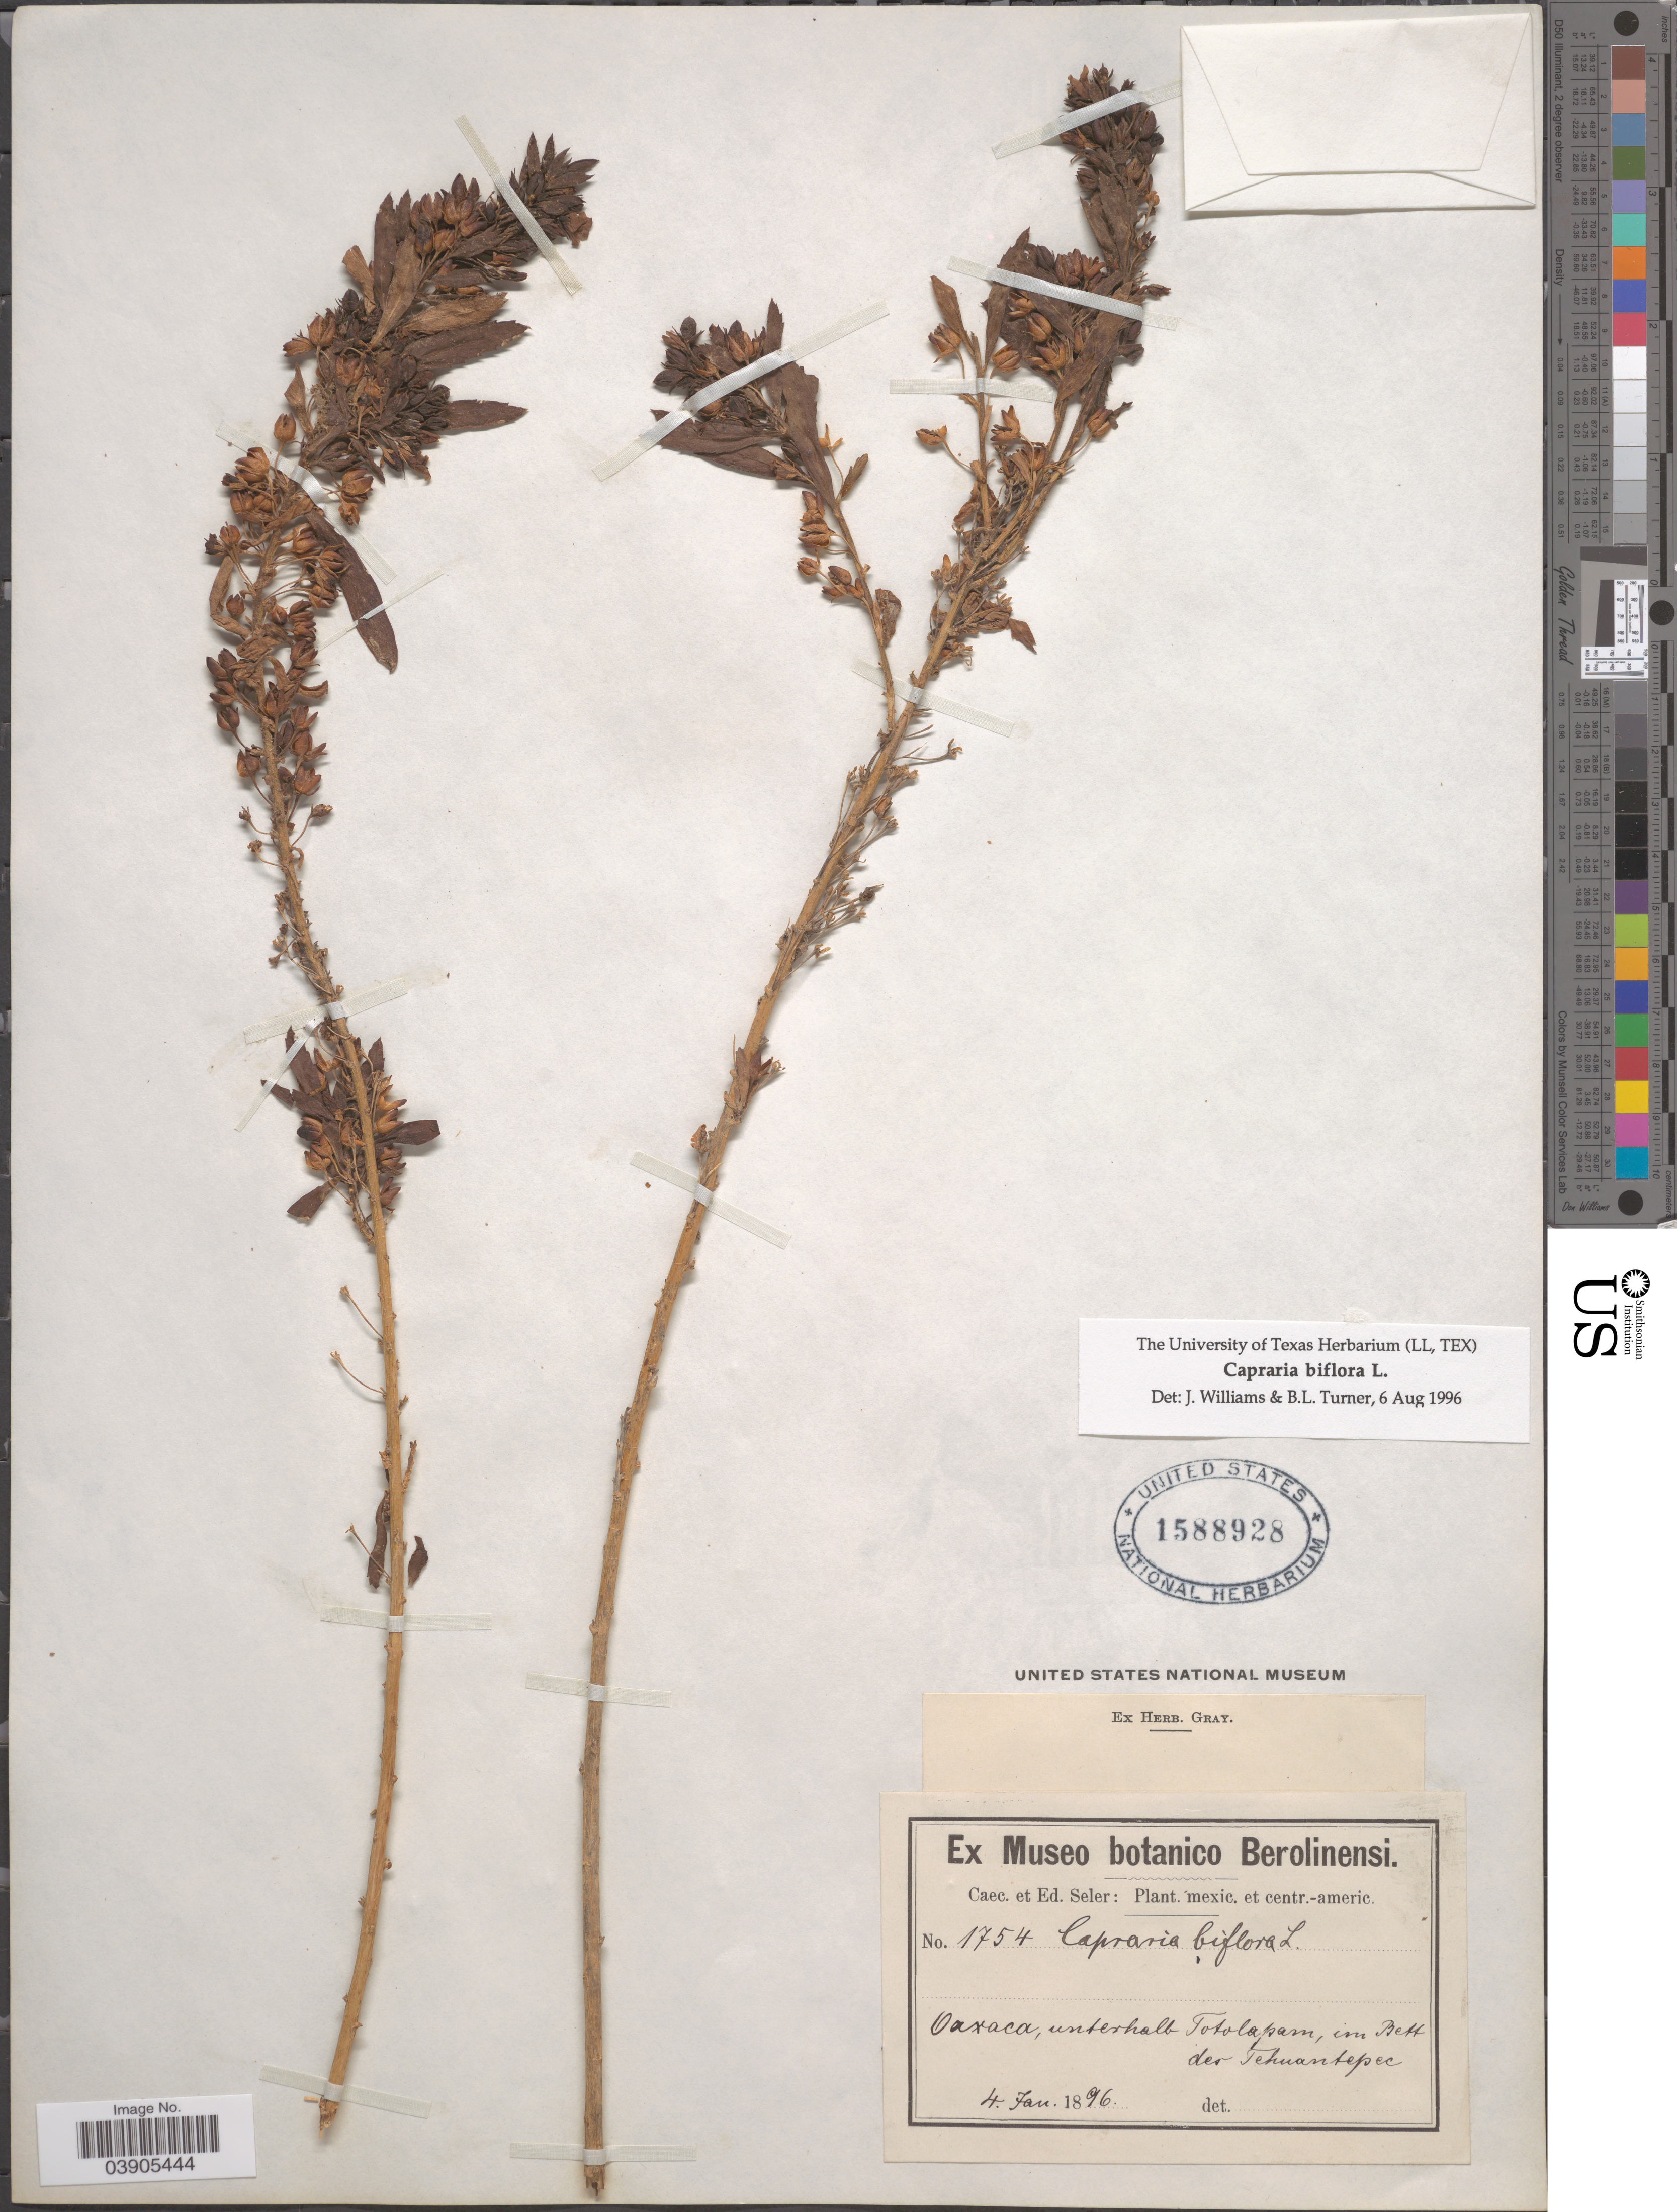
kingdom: Plantae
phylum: Tracheophyta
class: Magnoliopsida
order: Lamiales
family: Scrophulariaceae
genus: Capraria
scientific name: Capraria biflora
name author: L.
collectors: ex Caec. et Ed Seler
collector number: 1754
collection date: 1896-01-04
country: Mexico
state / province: Oaxaca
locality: Centr.-ameri. Unterhalb Totolapam, im Bett der Tehuantepec.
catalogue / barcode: US 1588928